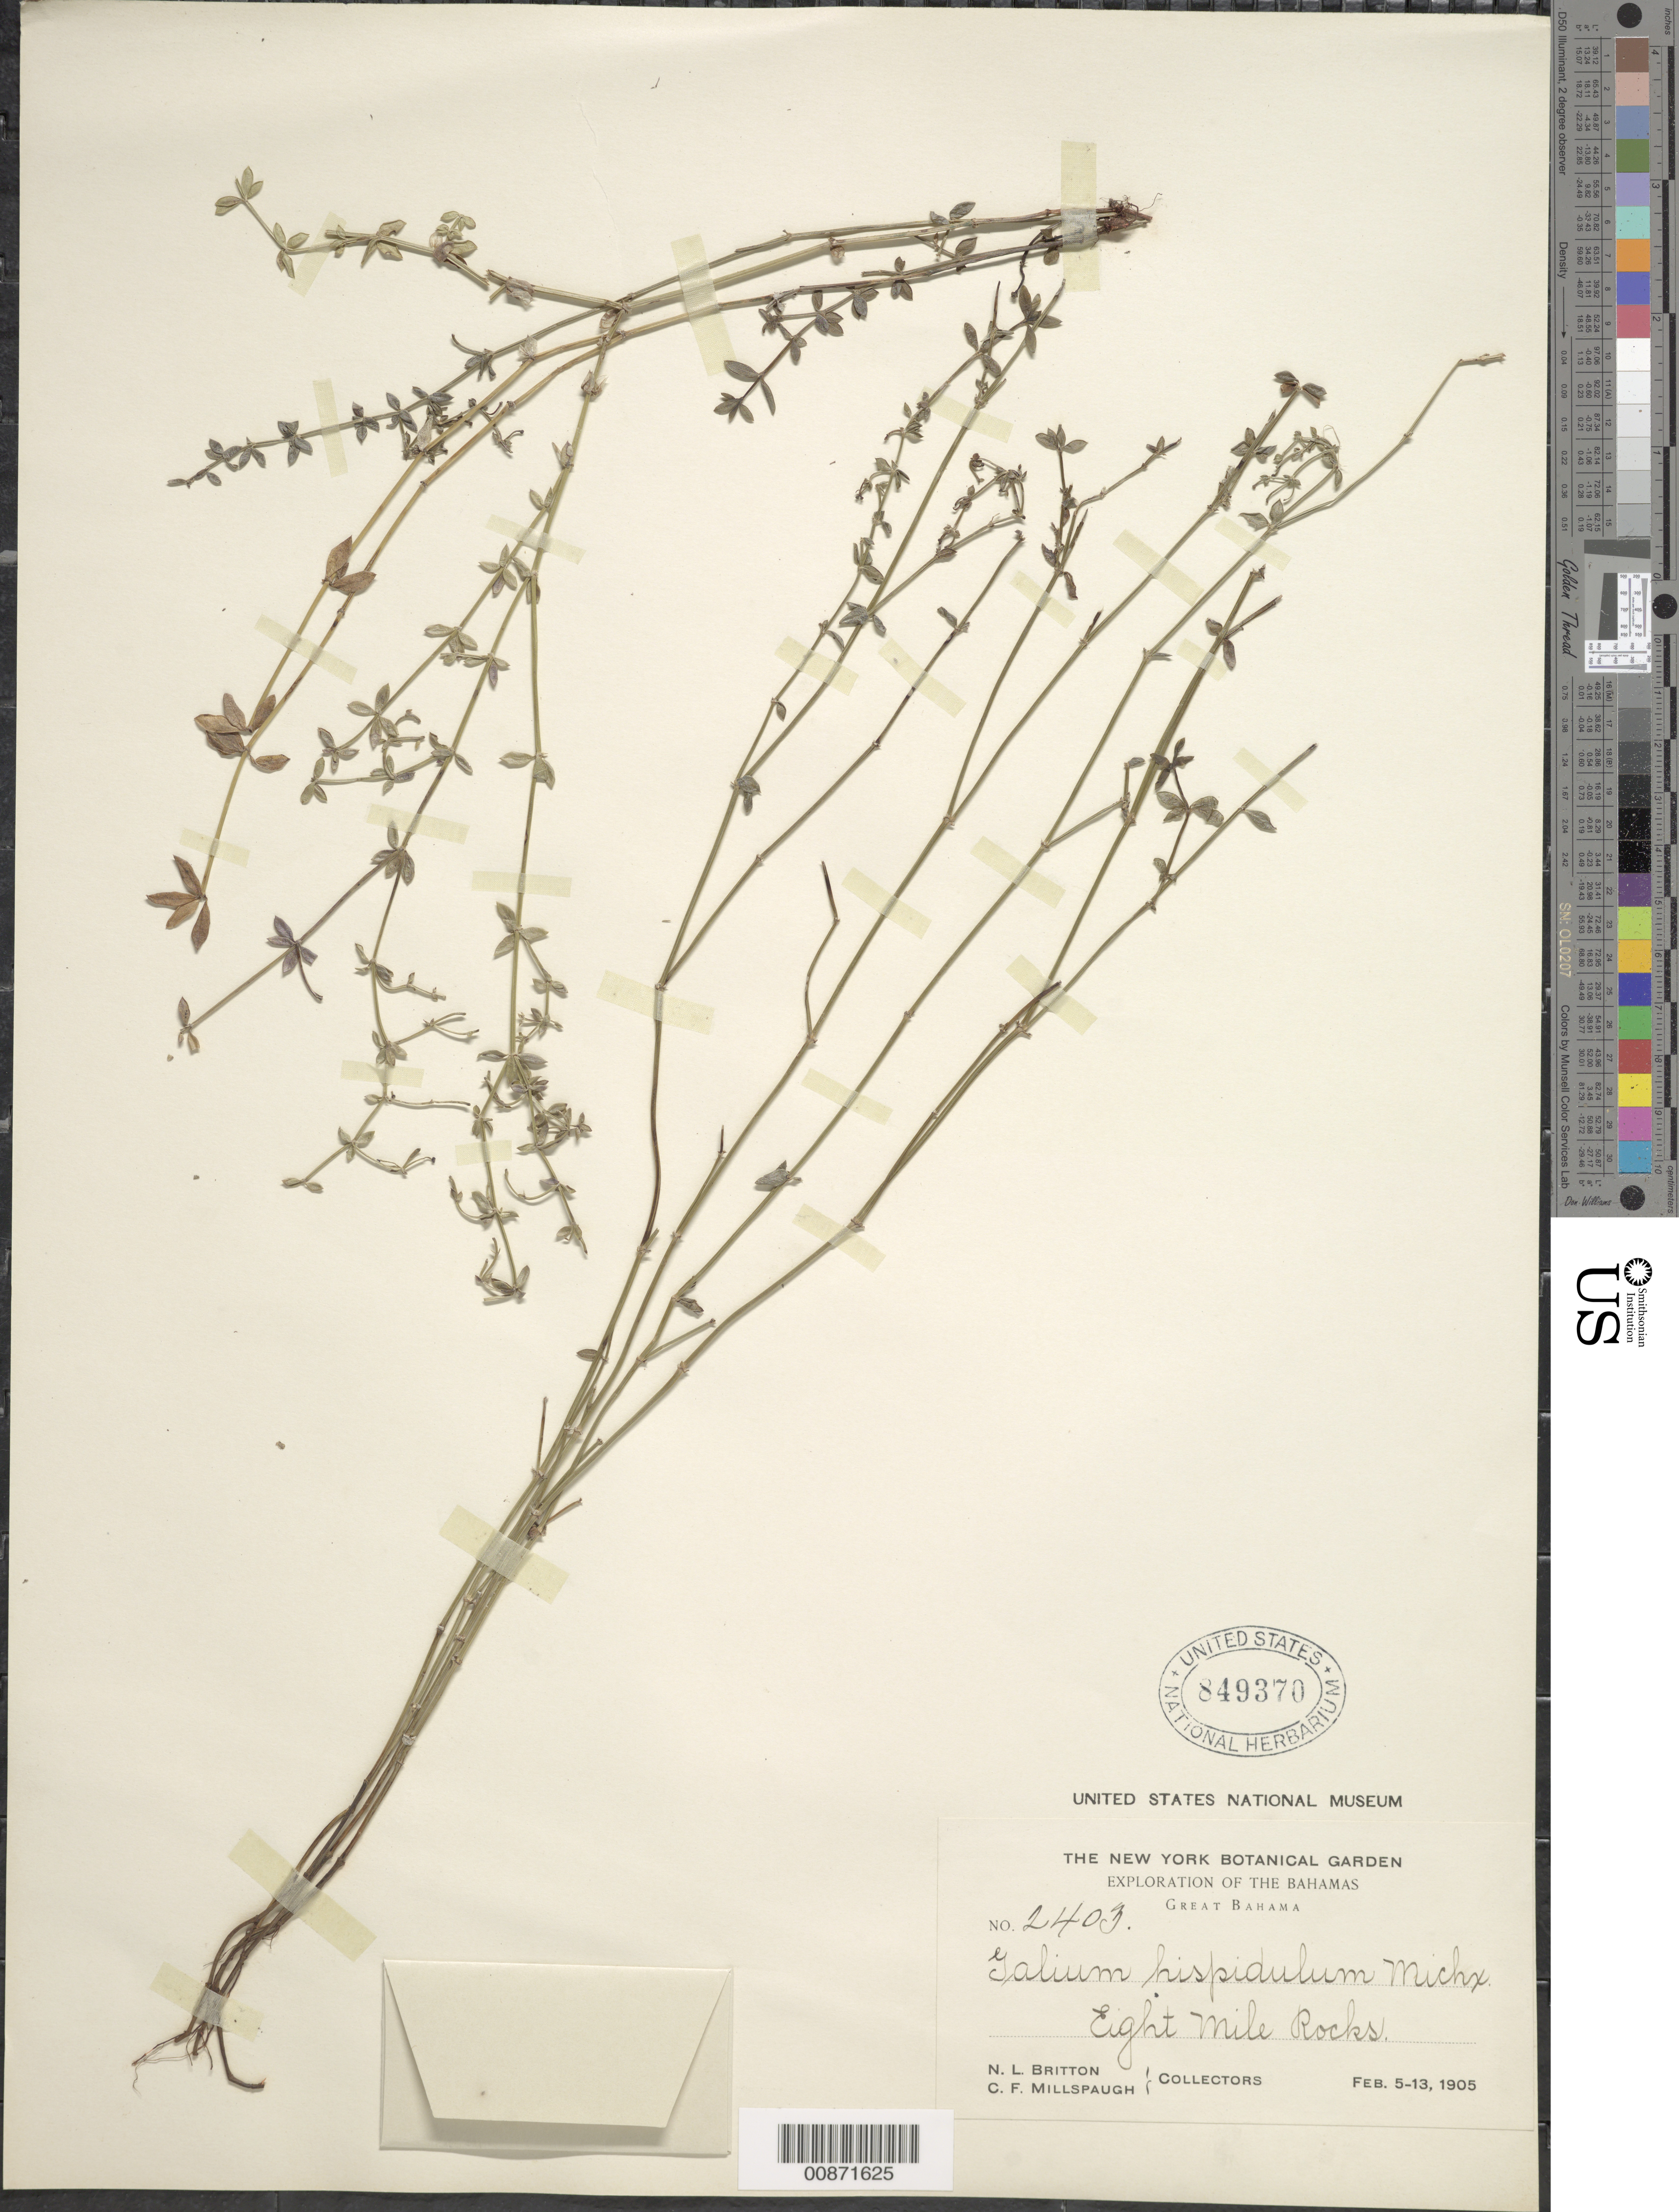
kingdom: Plantae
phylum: Tracheophyta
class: Magnoliopsida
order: Gentianales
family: Rubiaceae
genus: Galium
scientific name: Galium bermudense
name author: L.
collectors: N. Britton & C. F. Millspaugh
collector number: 2403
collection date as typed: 05 Feb 1905 to 13 Feb 1905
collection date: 1905-02-05/1905-02-13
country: Bahamas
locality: Great Bahama. Eight Mile Rocks.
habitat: Rocks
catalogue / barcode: US 849370